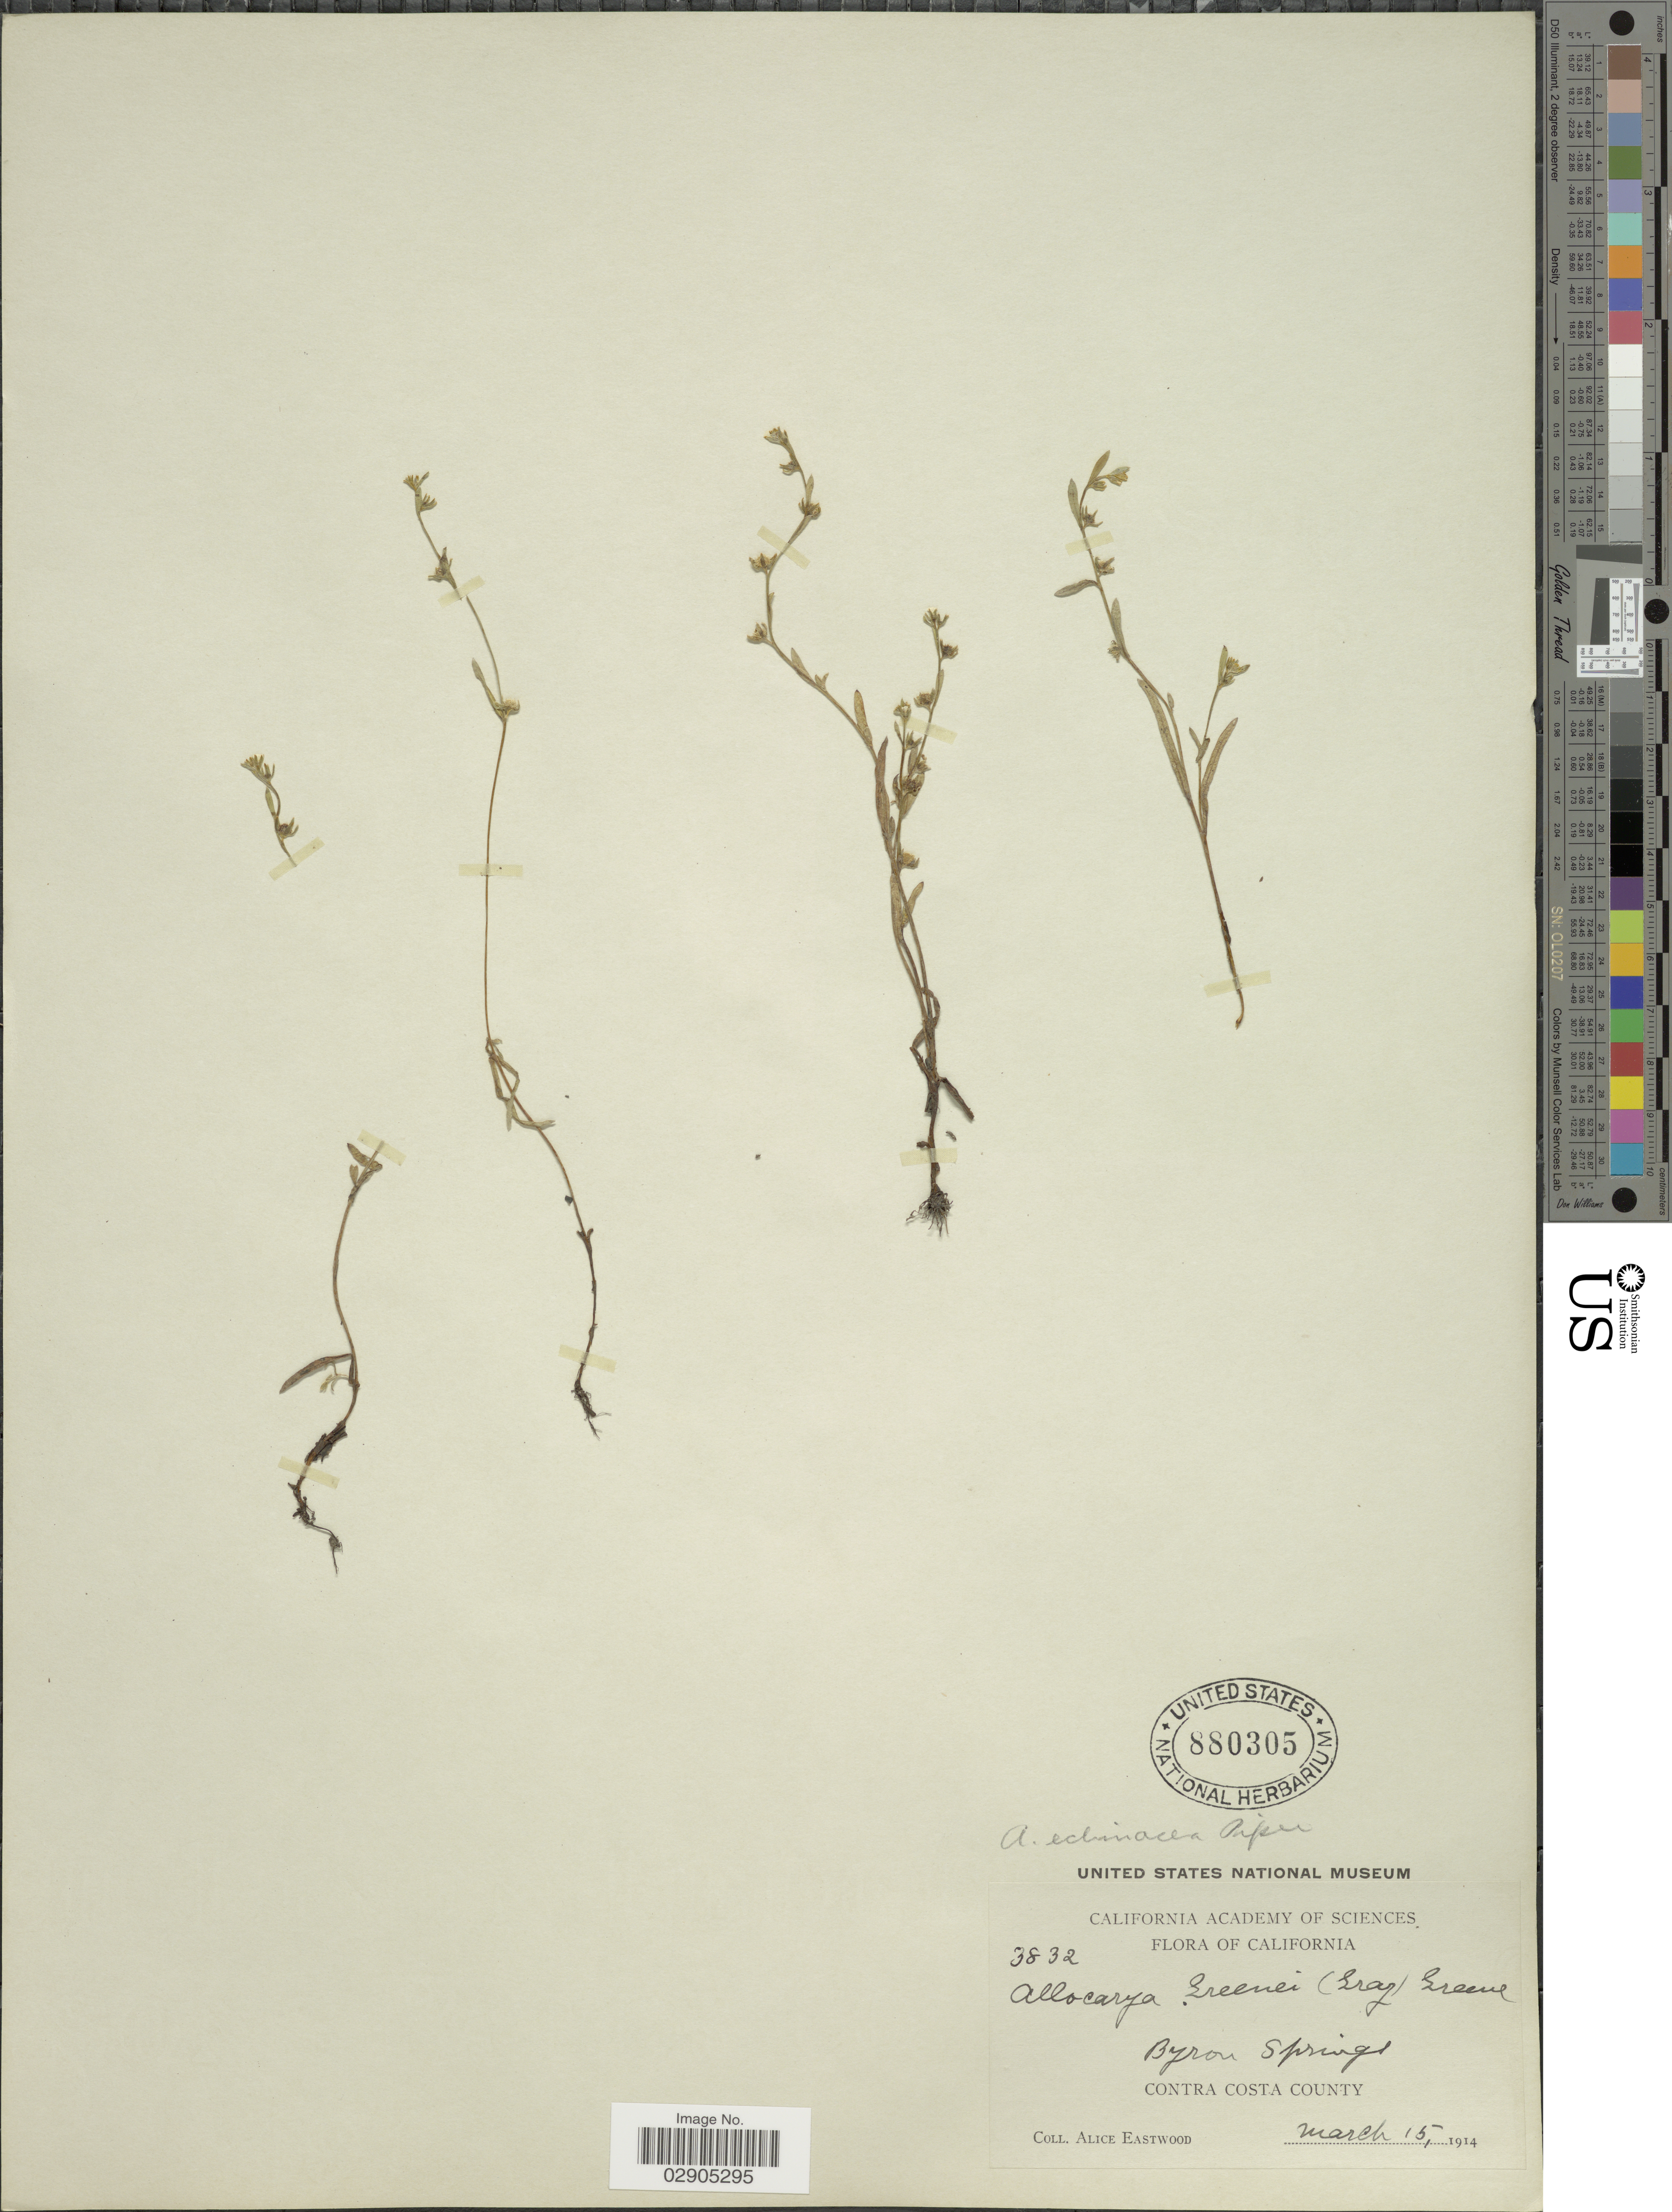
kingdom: Plantae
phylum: Tracheophyta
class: Magnoliopsida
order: Boraginales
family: Boraginaceae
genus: Allocarya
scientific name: Allocarya echinacea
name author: Piper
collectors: A. Eastwood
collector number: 3832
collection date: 1914-03-15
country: United States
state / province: California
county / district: Contra Costa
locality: Byron Springs. Contra Costa County.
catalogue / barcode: US 880305